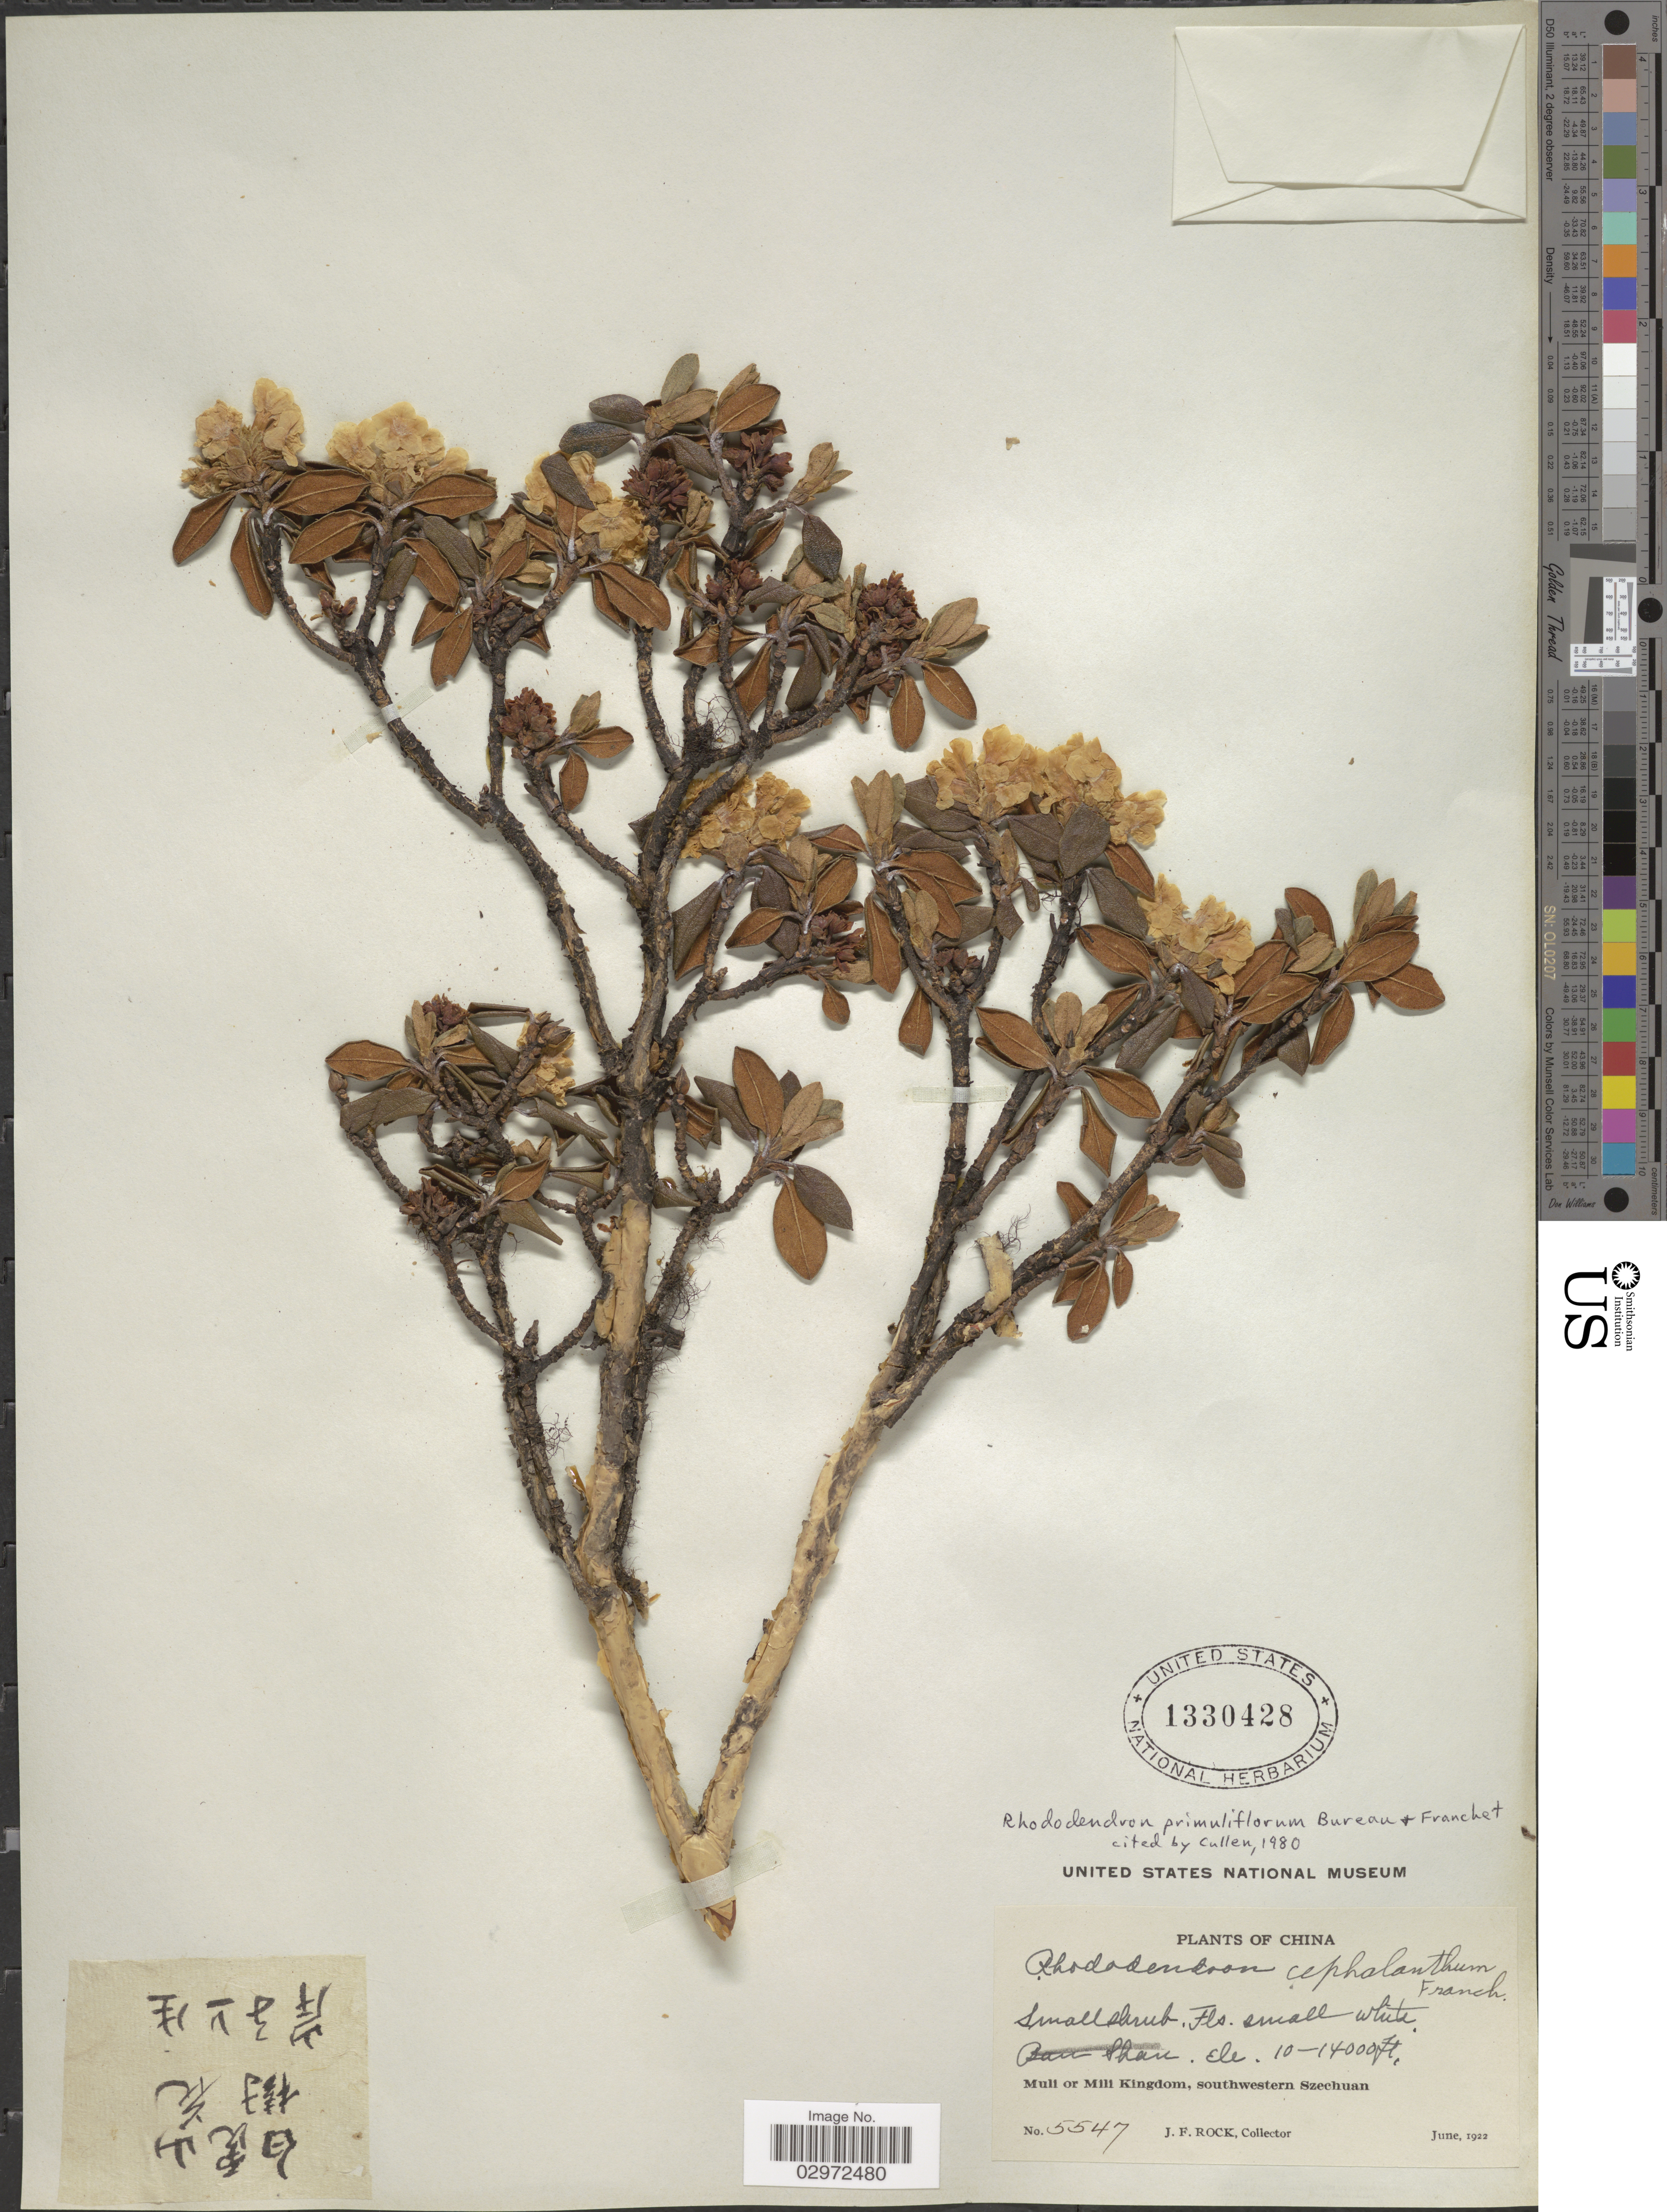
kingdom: Plantae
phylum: Tracheophyta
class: Magnoliopsida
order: Ericales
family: Ericaceae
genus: Rhododendron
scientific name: Rhododendron primuliflorum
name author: É. Bureau & Franch.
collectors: J. Rock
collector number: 5547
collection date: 1922-06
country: China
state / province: Sichuan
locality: Muli or Mili Kingdom, southwestern Szechuan.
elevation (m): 3048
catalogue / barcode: US 1330428